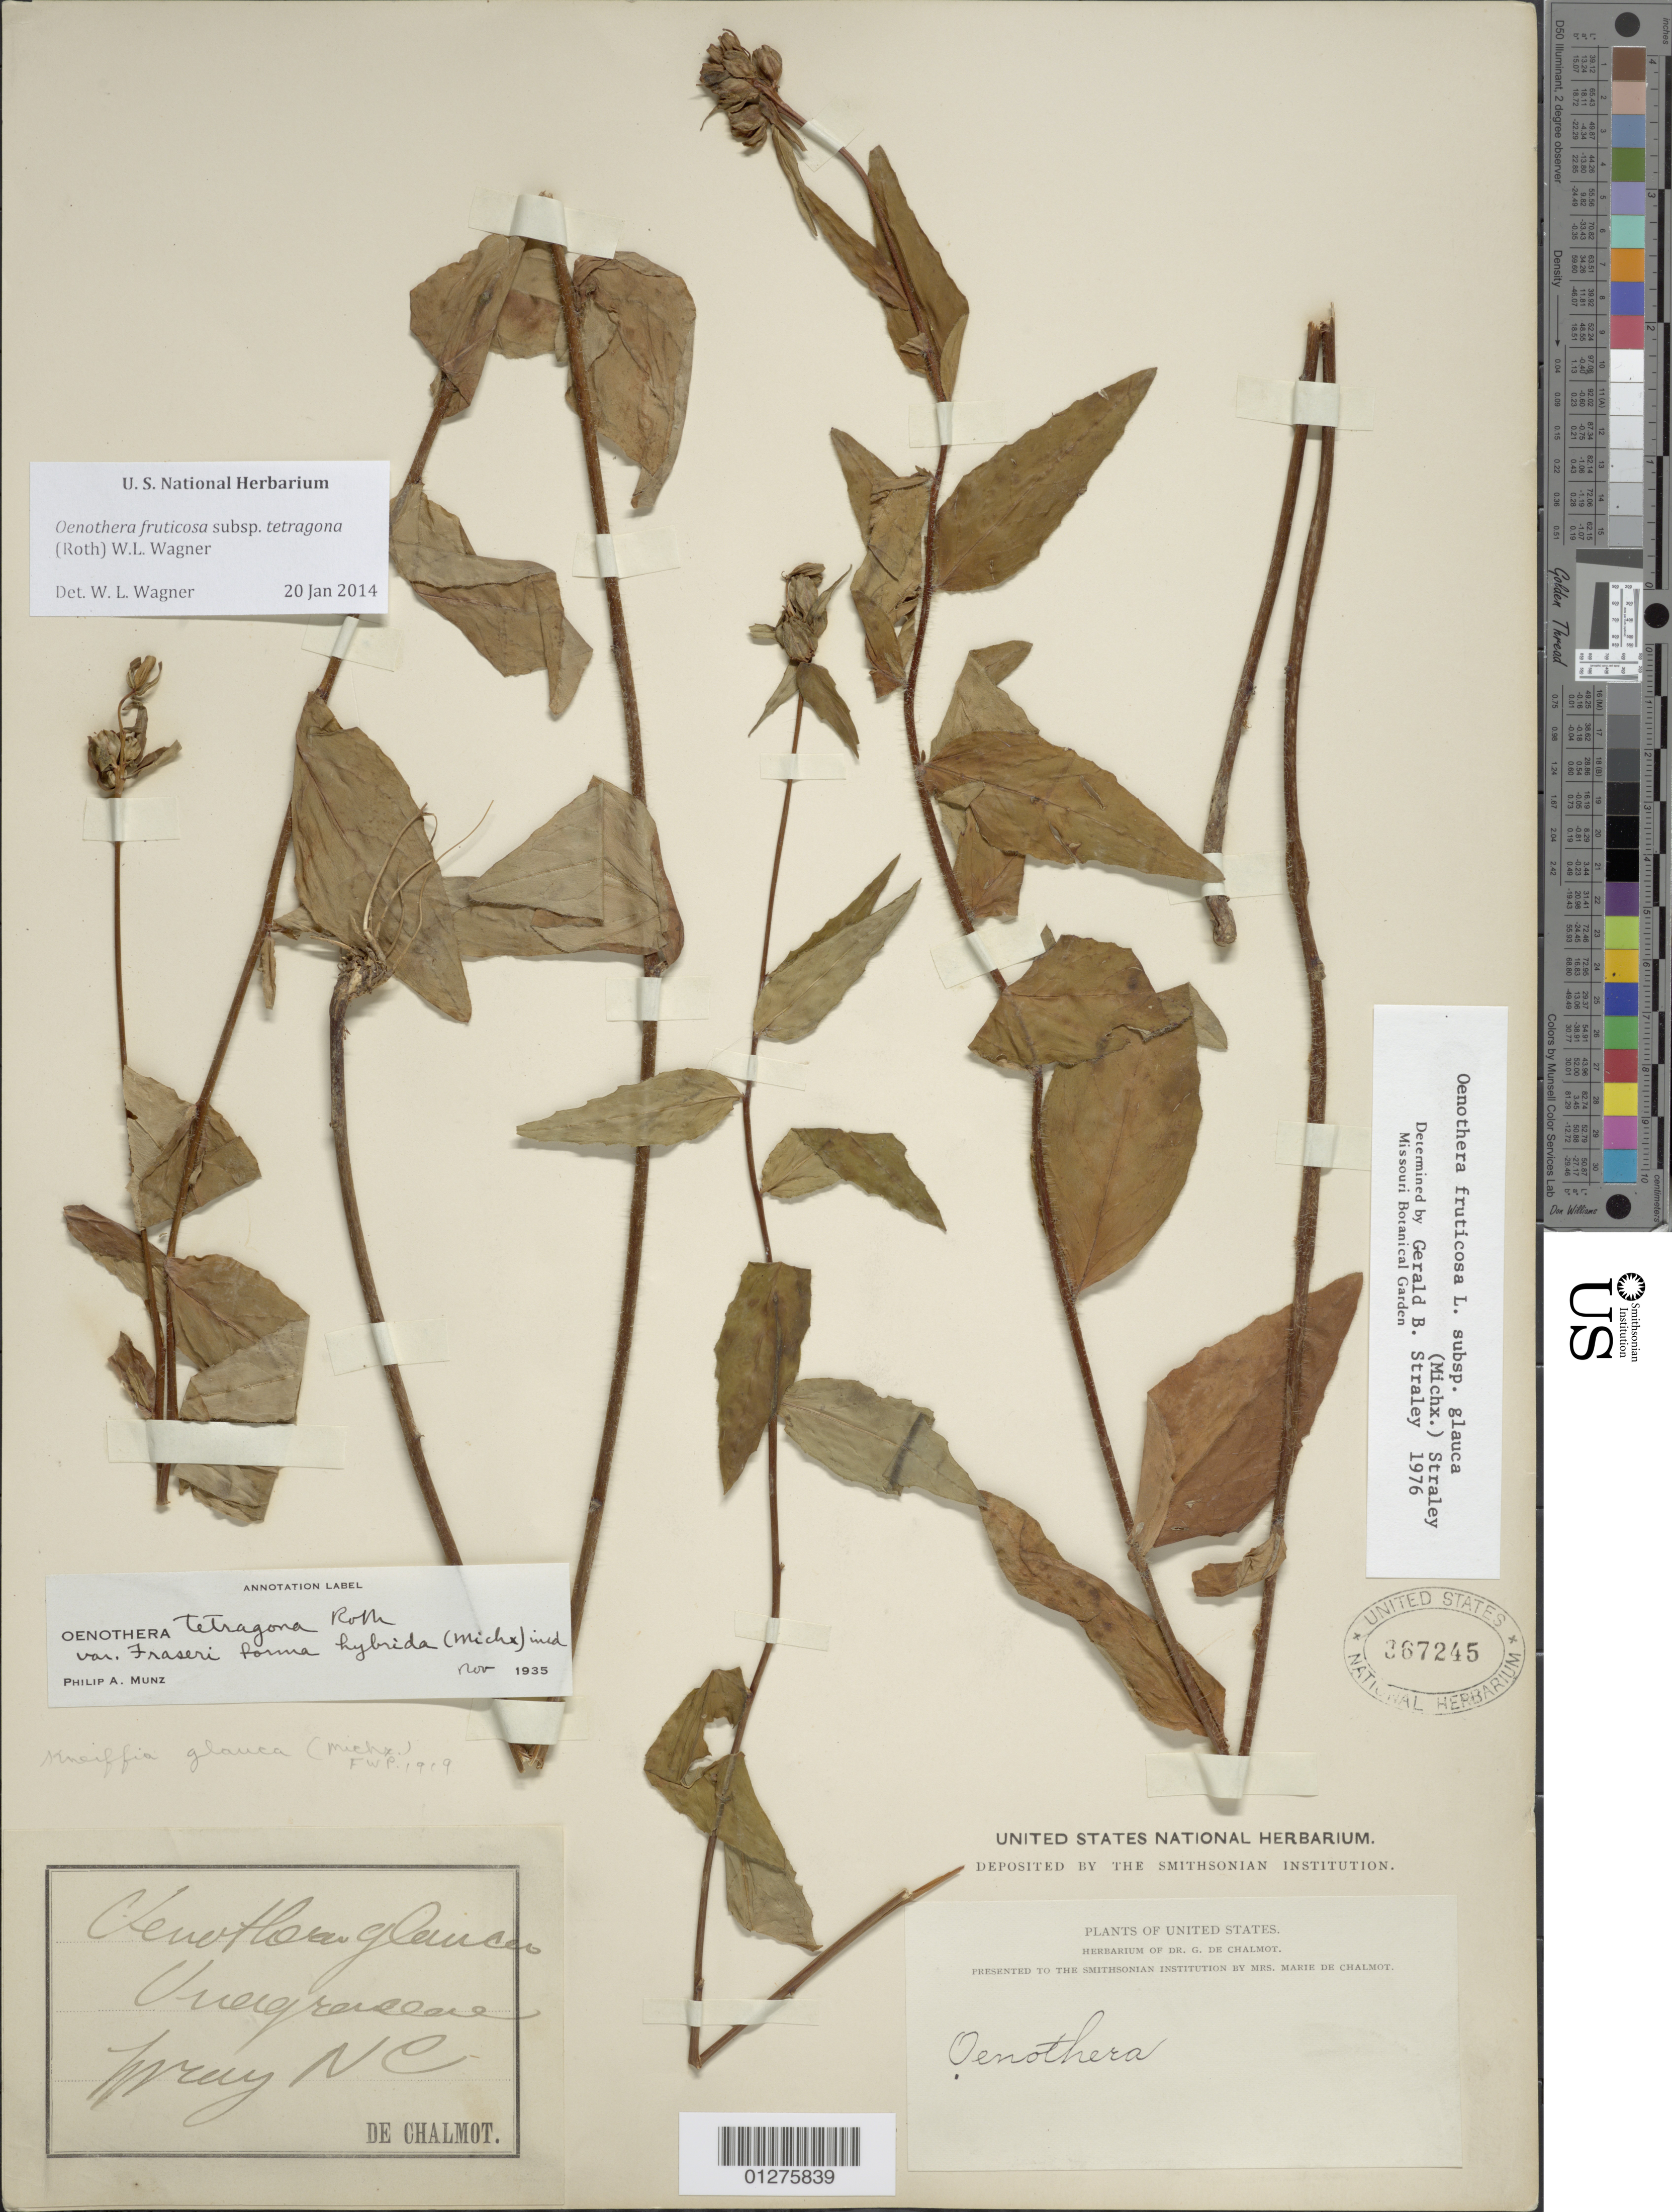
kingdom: Plantae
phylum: Tracheophyta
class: Magnoliopsida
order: Myrtales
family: Onagraceae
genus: Oenothera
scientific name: Oenothera fruticosa subsp. tetragona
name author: (Roth) W.L. Wagner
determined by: Wagner, W. L., (BOT), Smithsonian Institution - National Museum of Natural History (UNITED STATES)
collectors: G. de Chalmot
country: United States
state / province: North Carolina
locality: Spray.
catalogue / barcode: US 367245